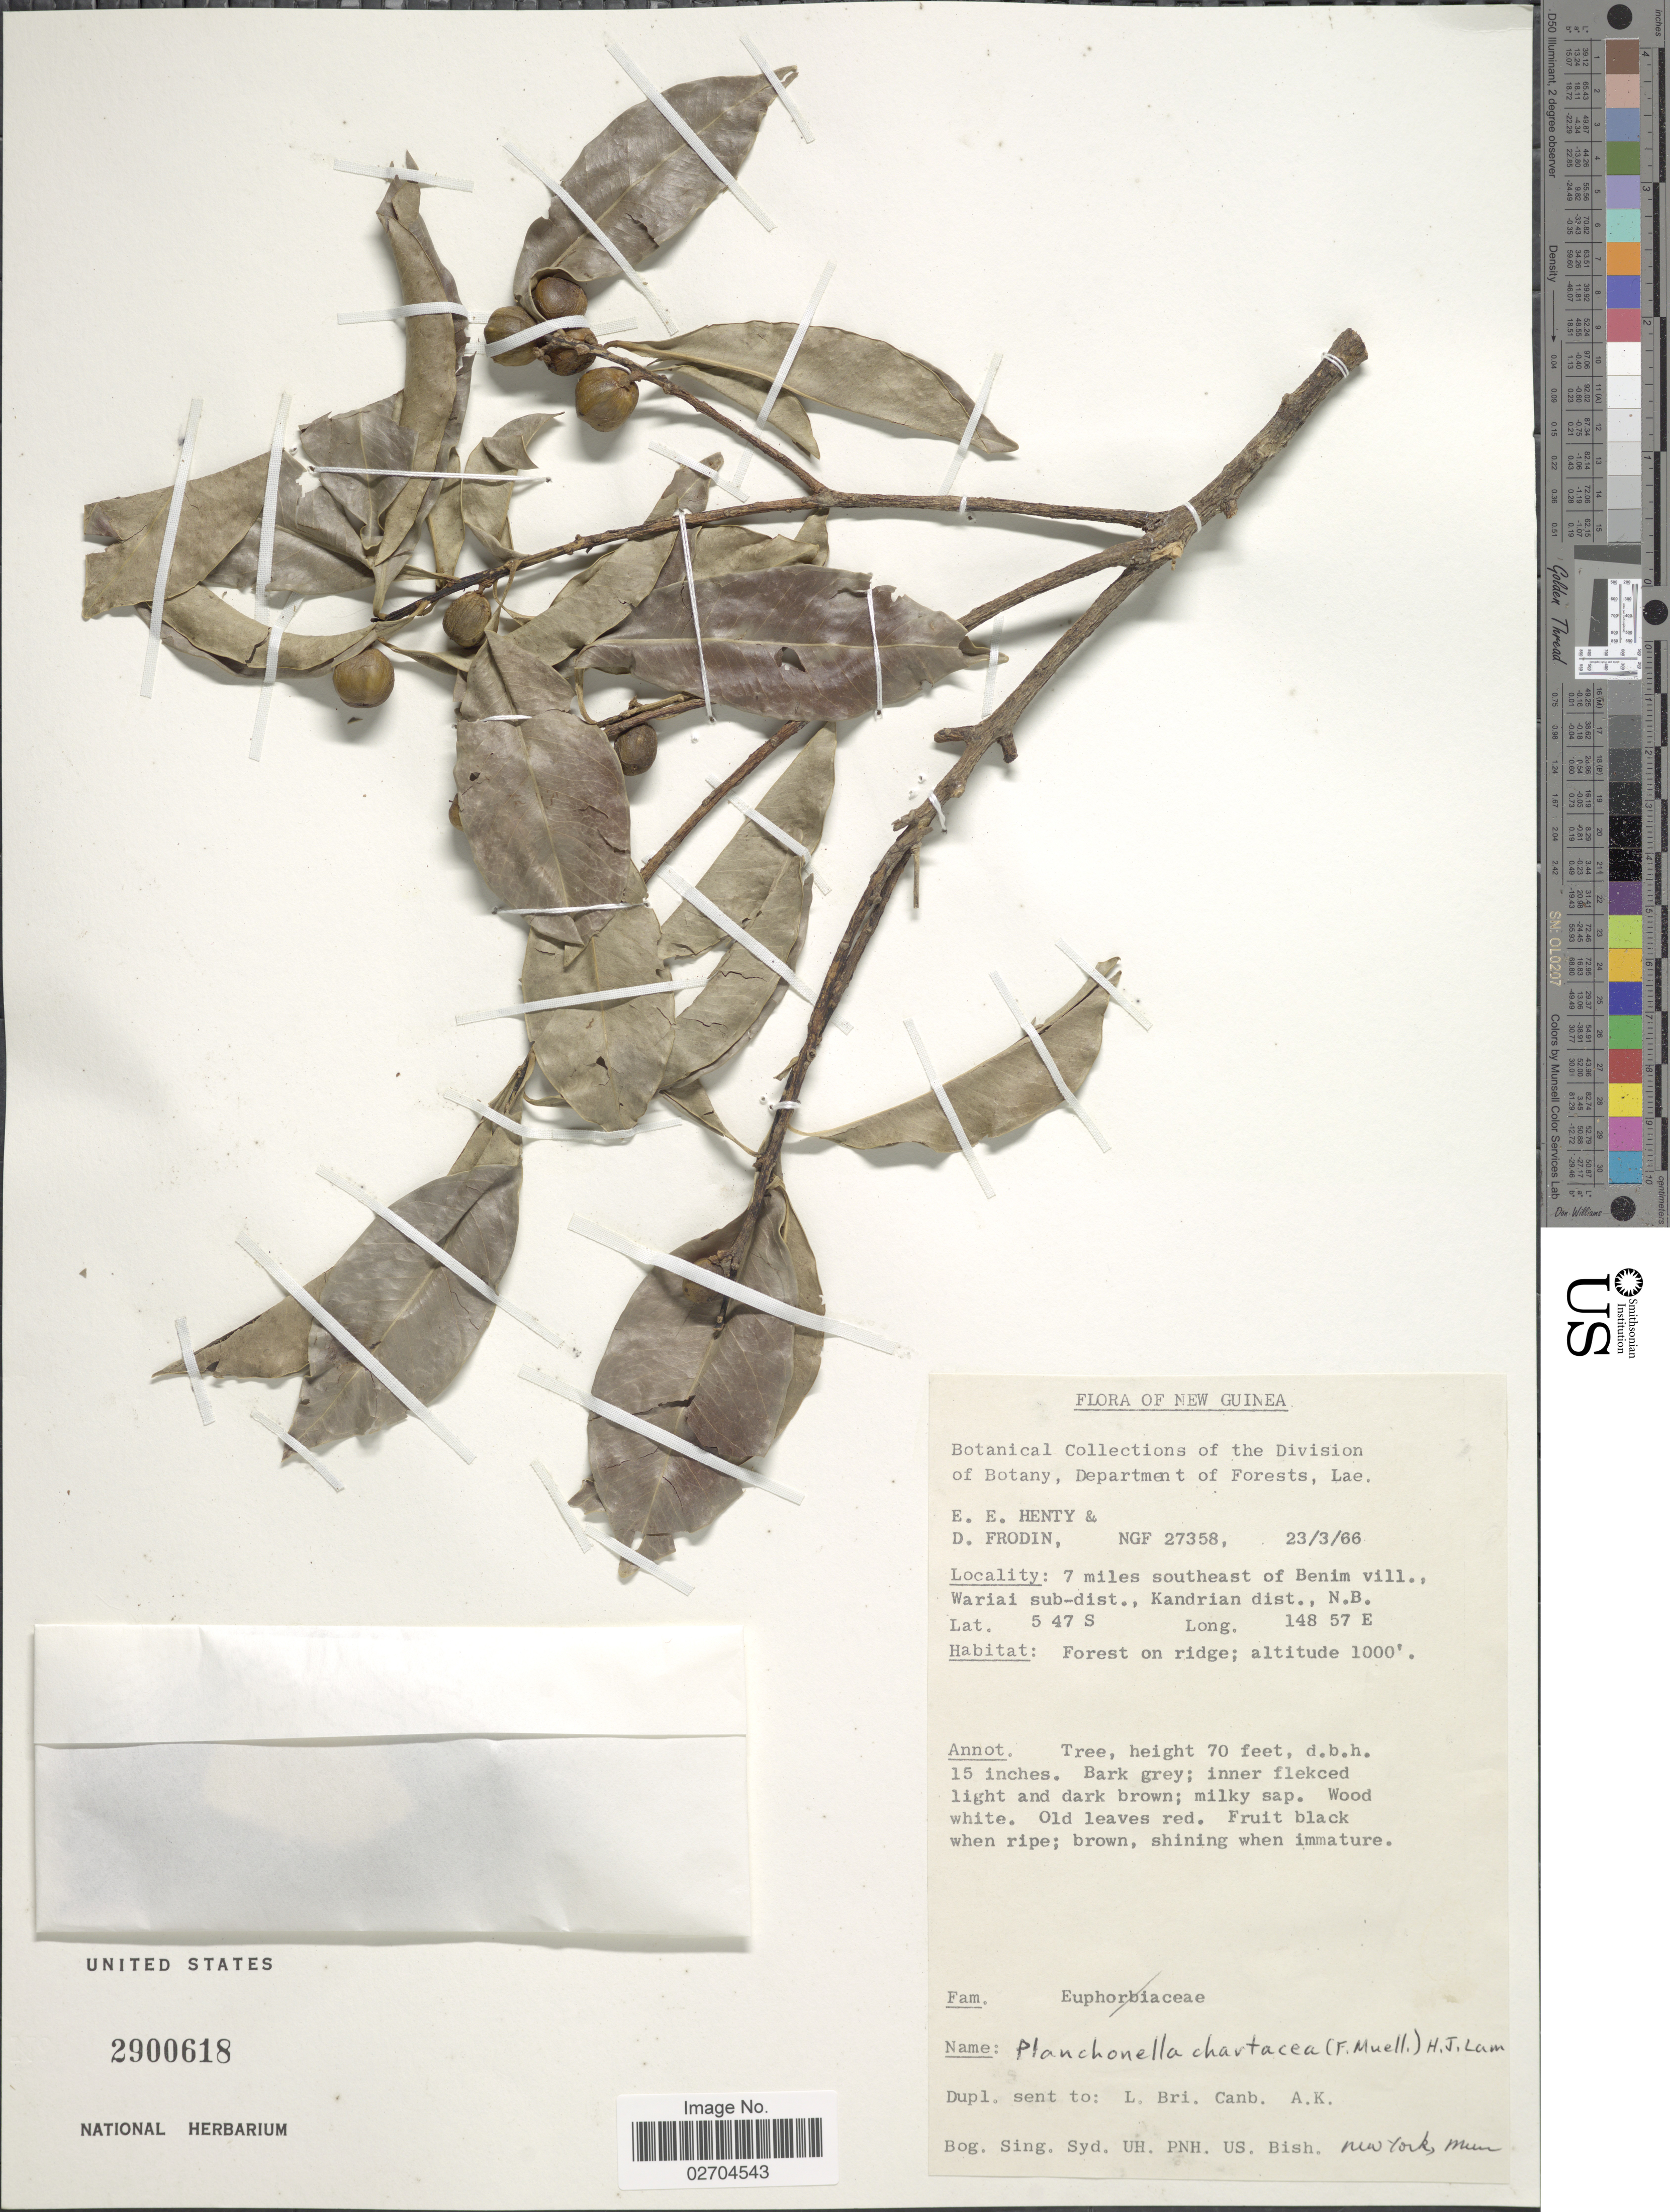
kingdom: Plantae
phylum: Tracheophyta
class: Magnoliopsida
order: Ericales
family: Sapotaceae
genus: Planchonella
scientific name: Planchonella chartacea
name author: (F. Muell. ex Benth.) H.J. Lam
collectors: E. Henty & D. G. Frodin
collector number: NGF27358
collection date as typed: Transcribed d/m/y: 23/3/66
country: Papua New Guinea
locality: New Guinea, 7 miles southeast of Benim vill., Wariai sub-dist., Kandrian dist., N.B.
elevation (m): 305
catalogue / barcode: US 2900618